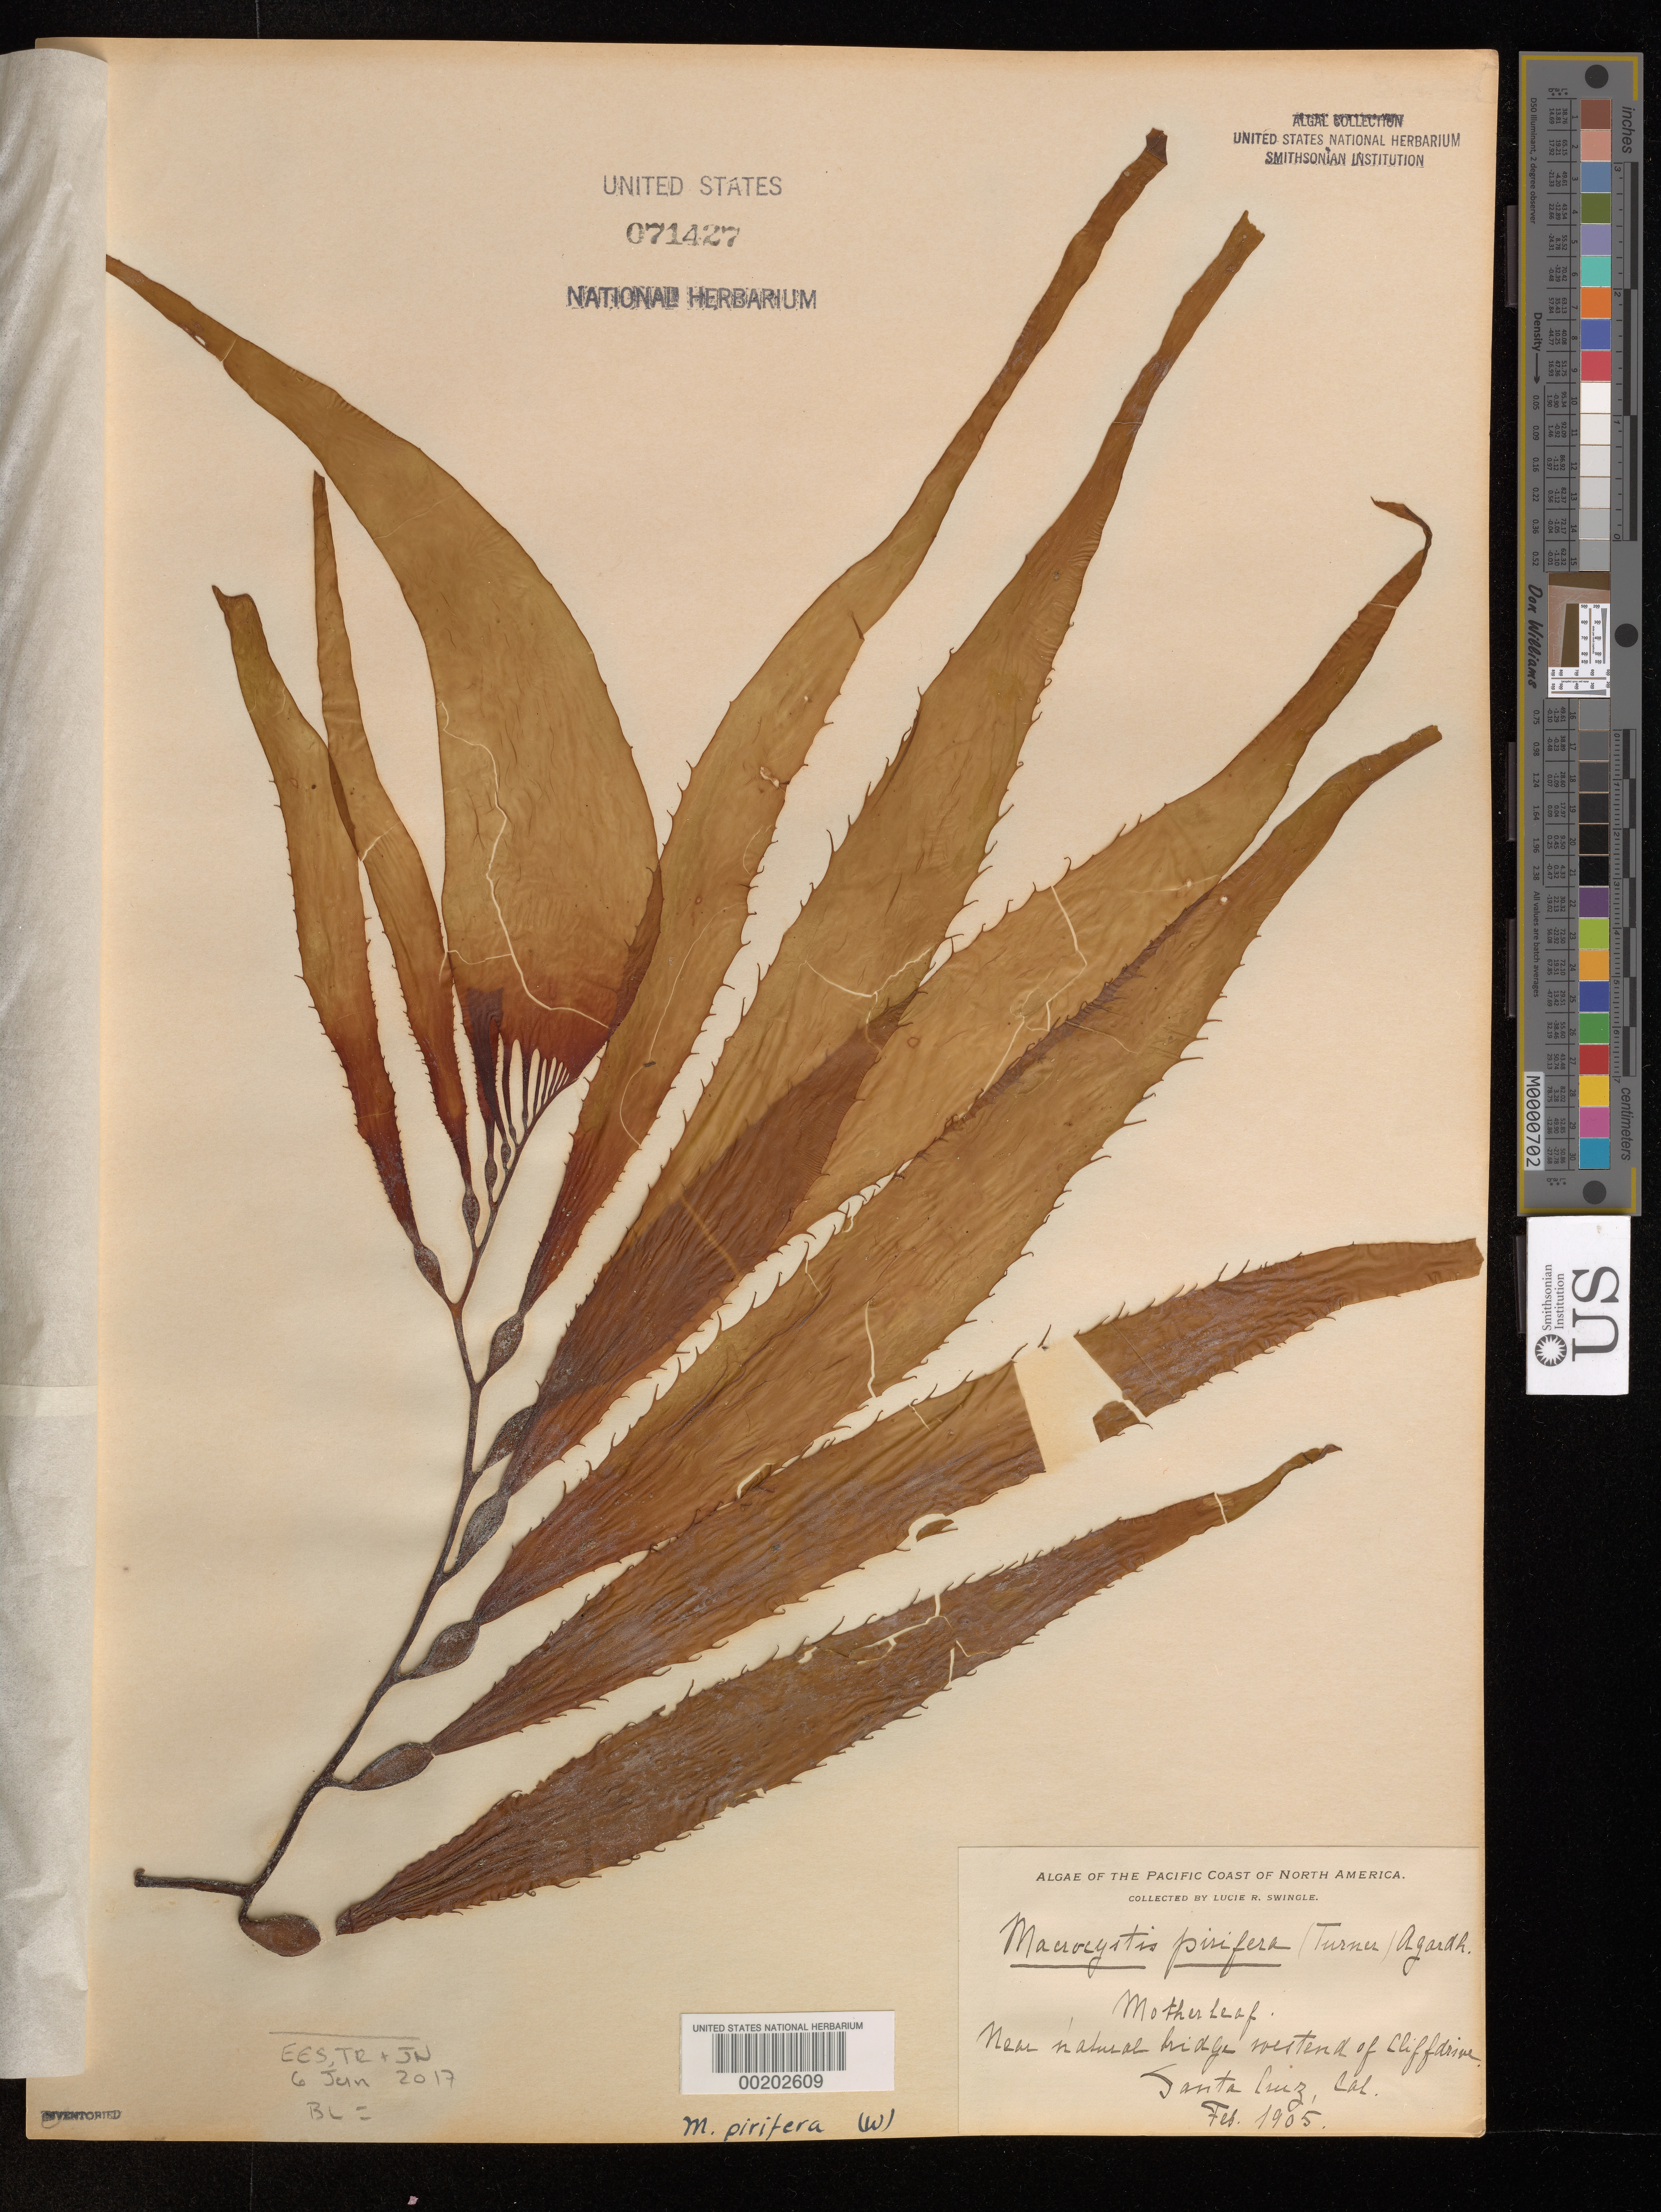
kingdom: Chromista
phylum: Ochrophyta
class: Phaeophyceae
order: Laminariales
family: Laminariaceae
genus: Macrocystis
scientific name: Macrocystis pyrifera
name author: (L.) C. Agardh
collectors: L. Swingle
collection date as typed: Feb 1905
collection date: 1905-02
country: United States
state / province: California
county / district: Santa Cruz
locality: Santa Cruz, Cliff Drive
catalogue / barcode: US 71427